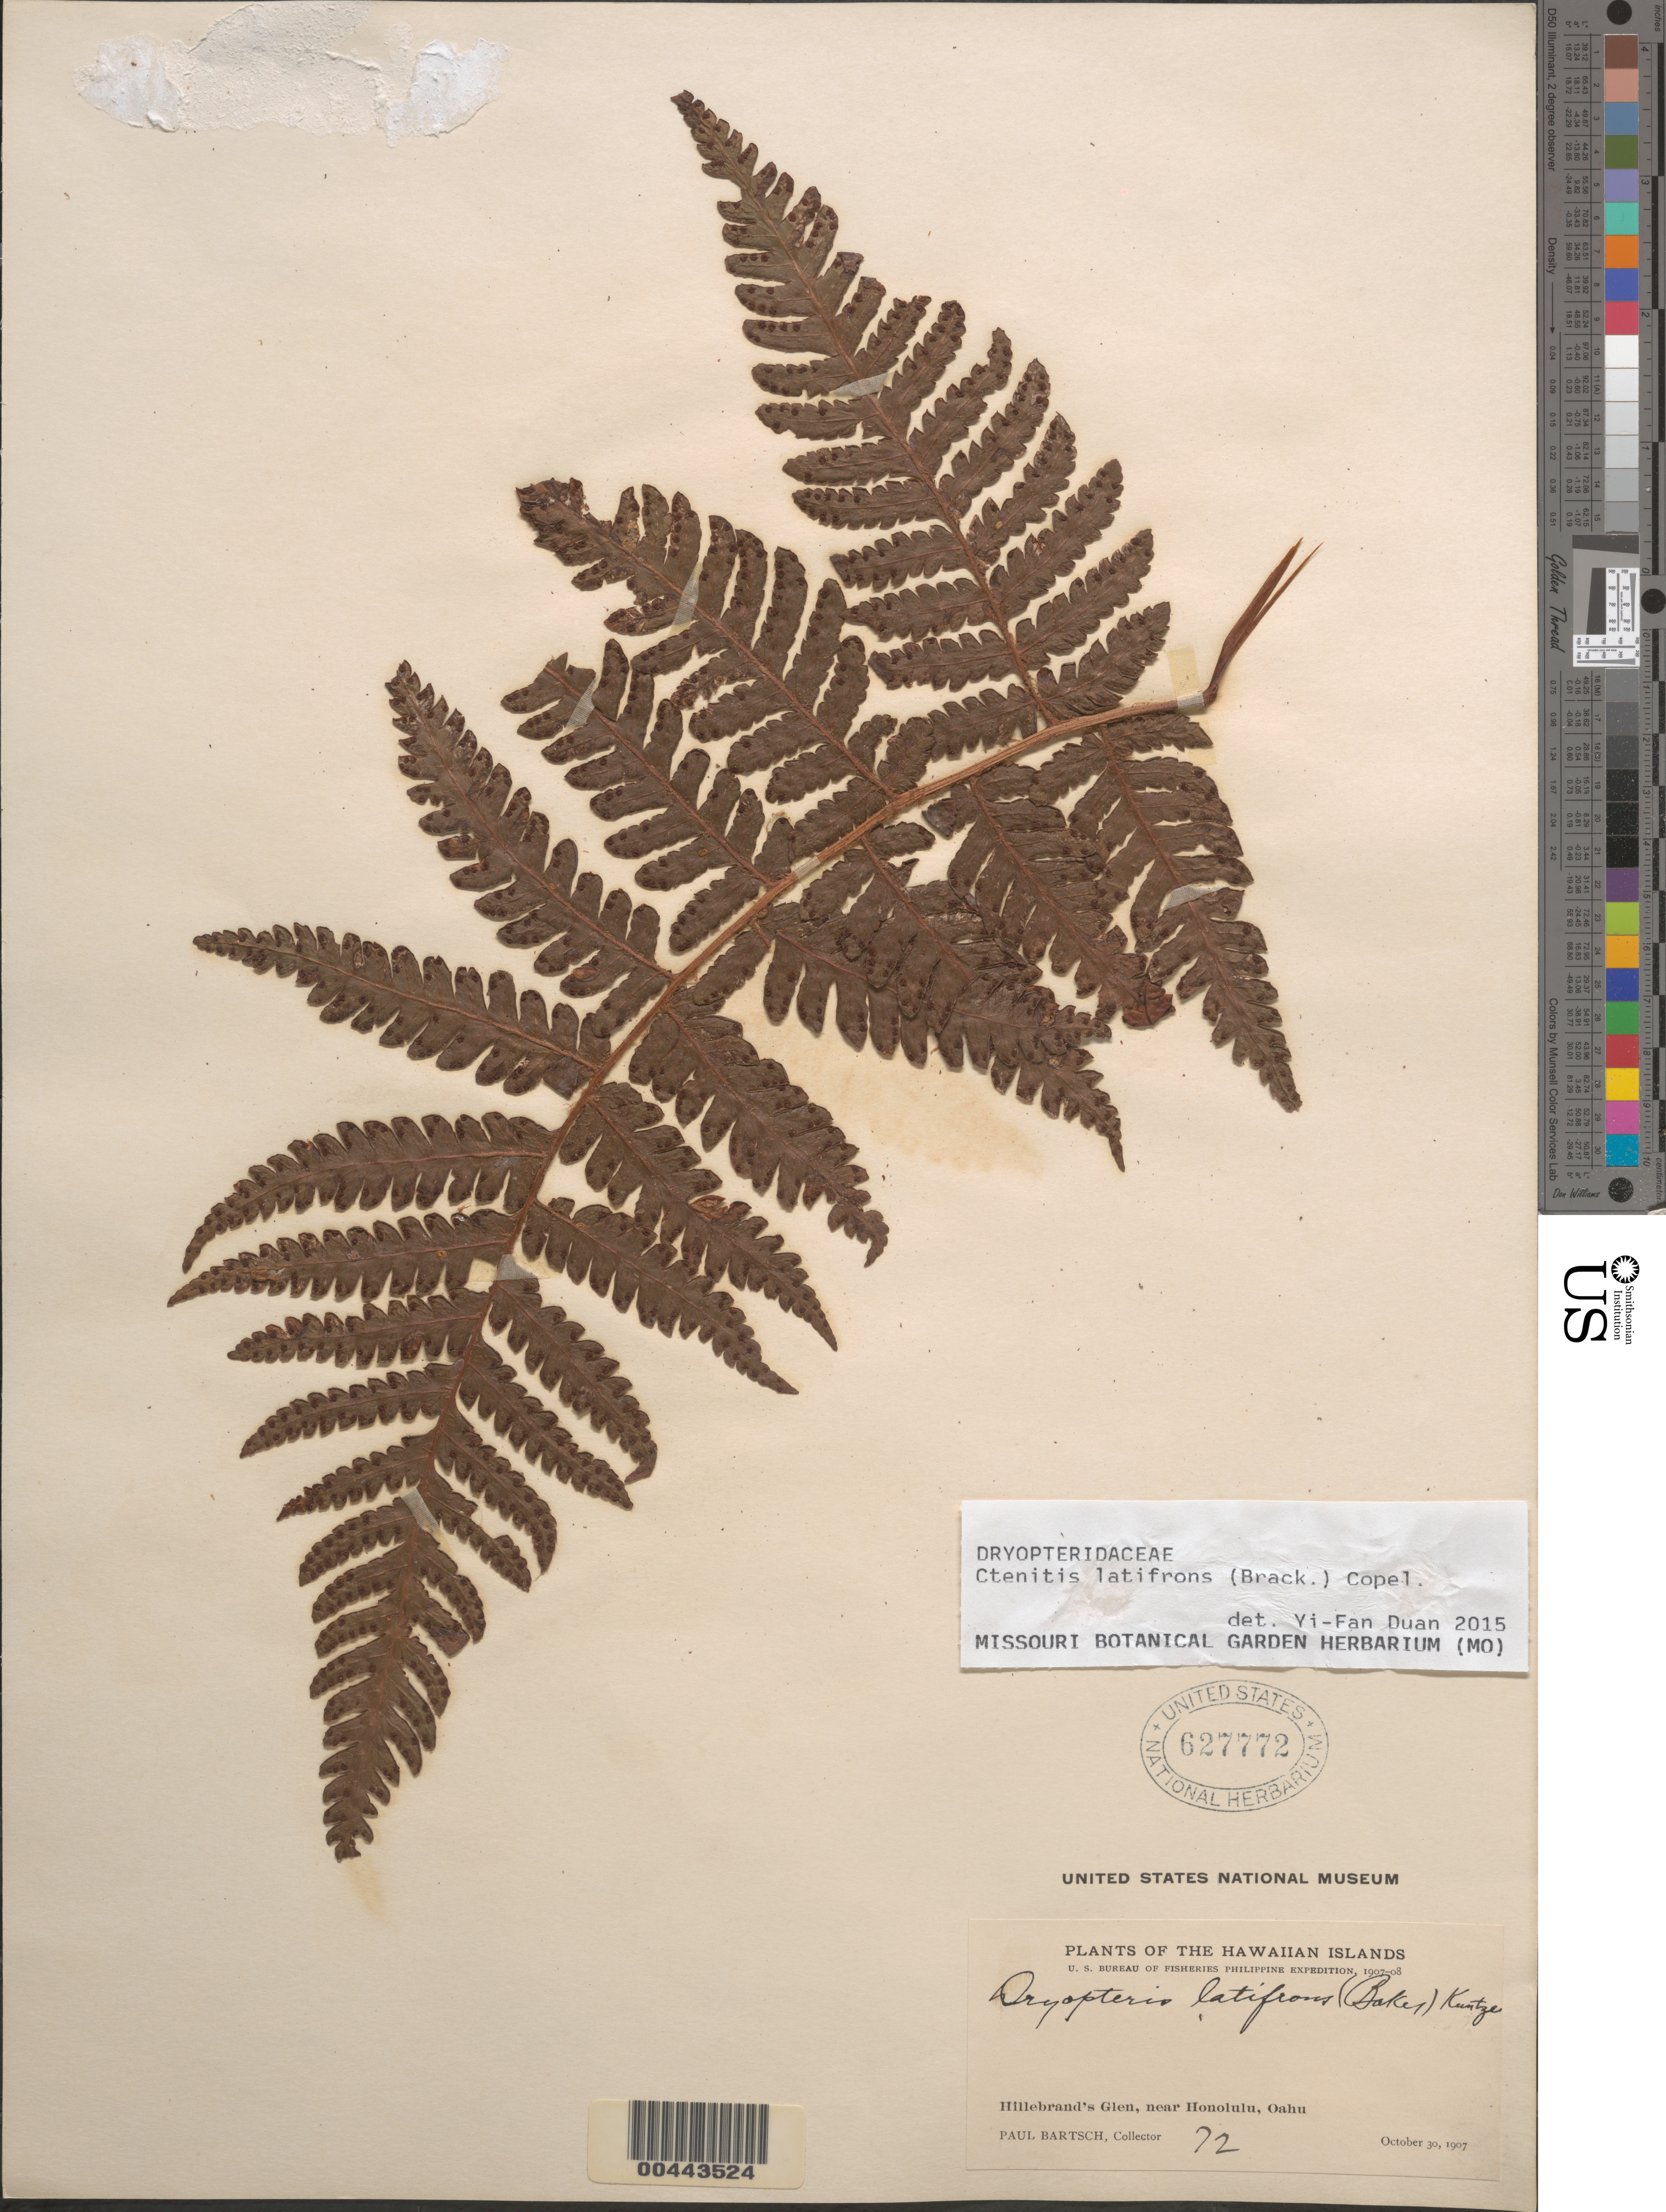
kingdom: Plantae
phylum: Tracheophyta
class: Polypodiopsida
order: Polypodiales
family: Dryopteridaceae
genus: Ctenitis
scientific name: Ctenitis latifrons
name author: (Brack.) Copel.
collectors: P. Bartsch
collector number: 72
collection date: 1907-10-30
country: United States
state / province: Hawaii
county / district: Honolulu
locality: The Hawaiian islands. U. S. Bureau of Fisheries Philippine Expedition, 1907-08. Hillebrand's Glen, near Honolulu, Oahu.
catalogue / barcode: US 627772